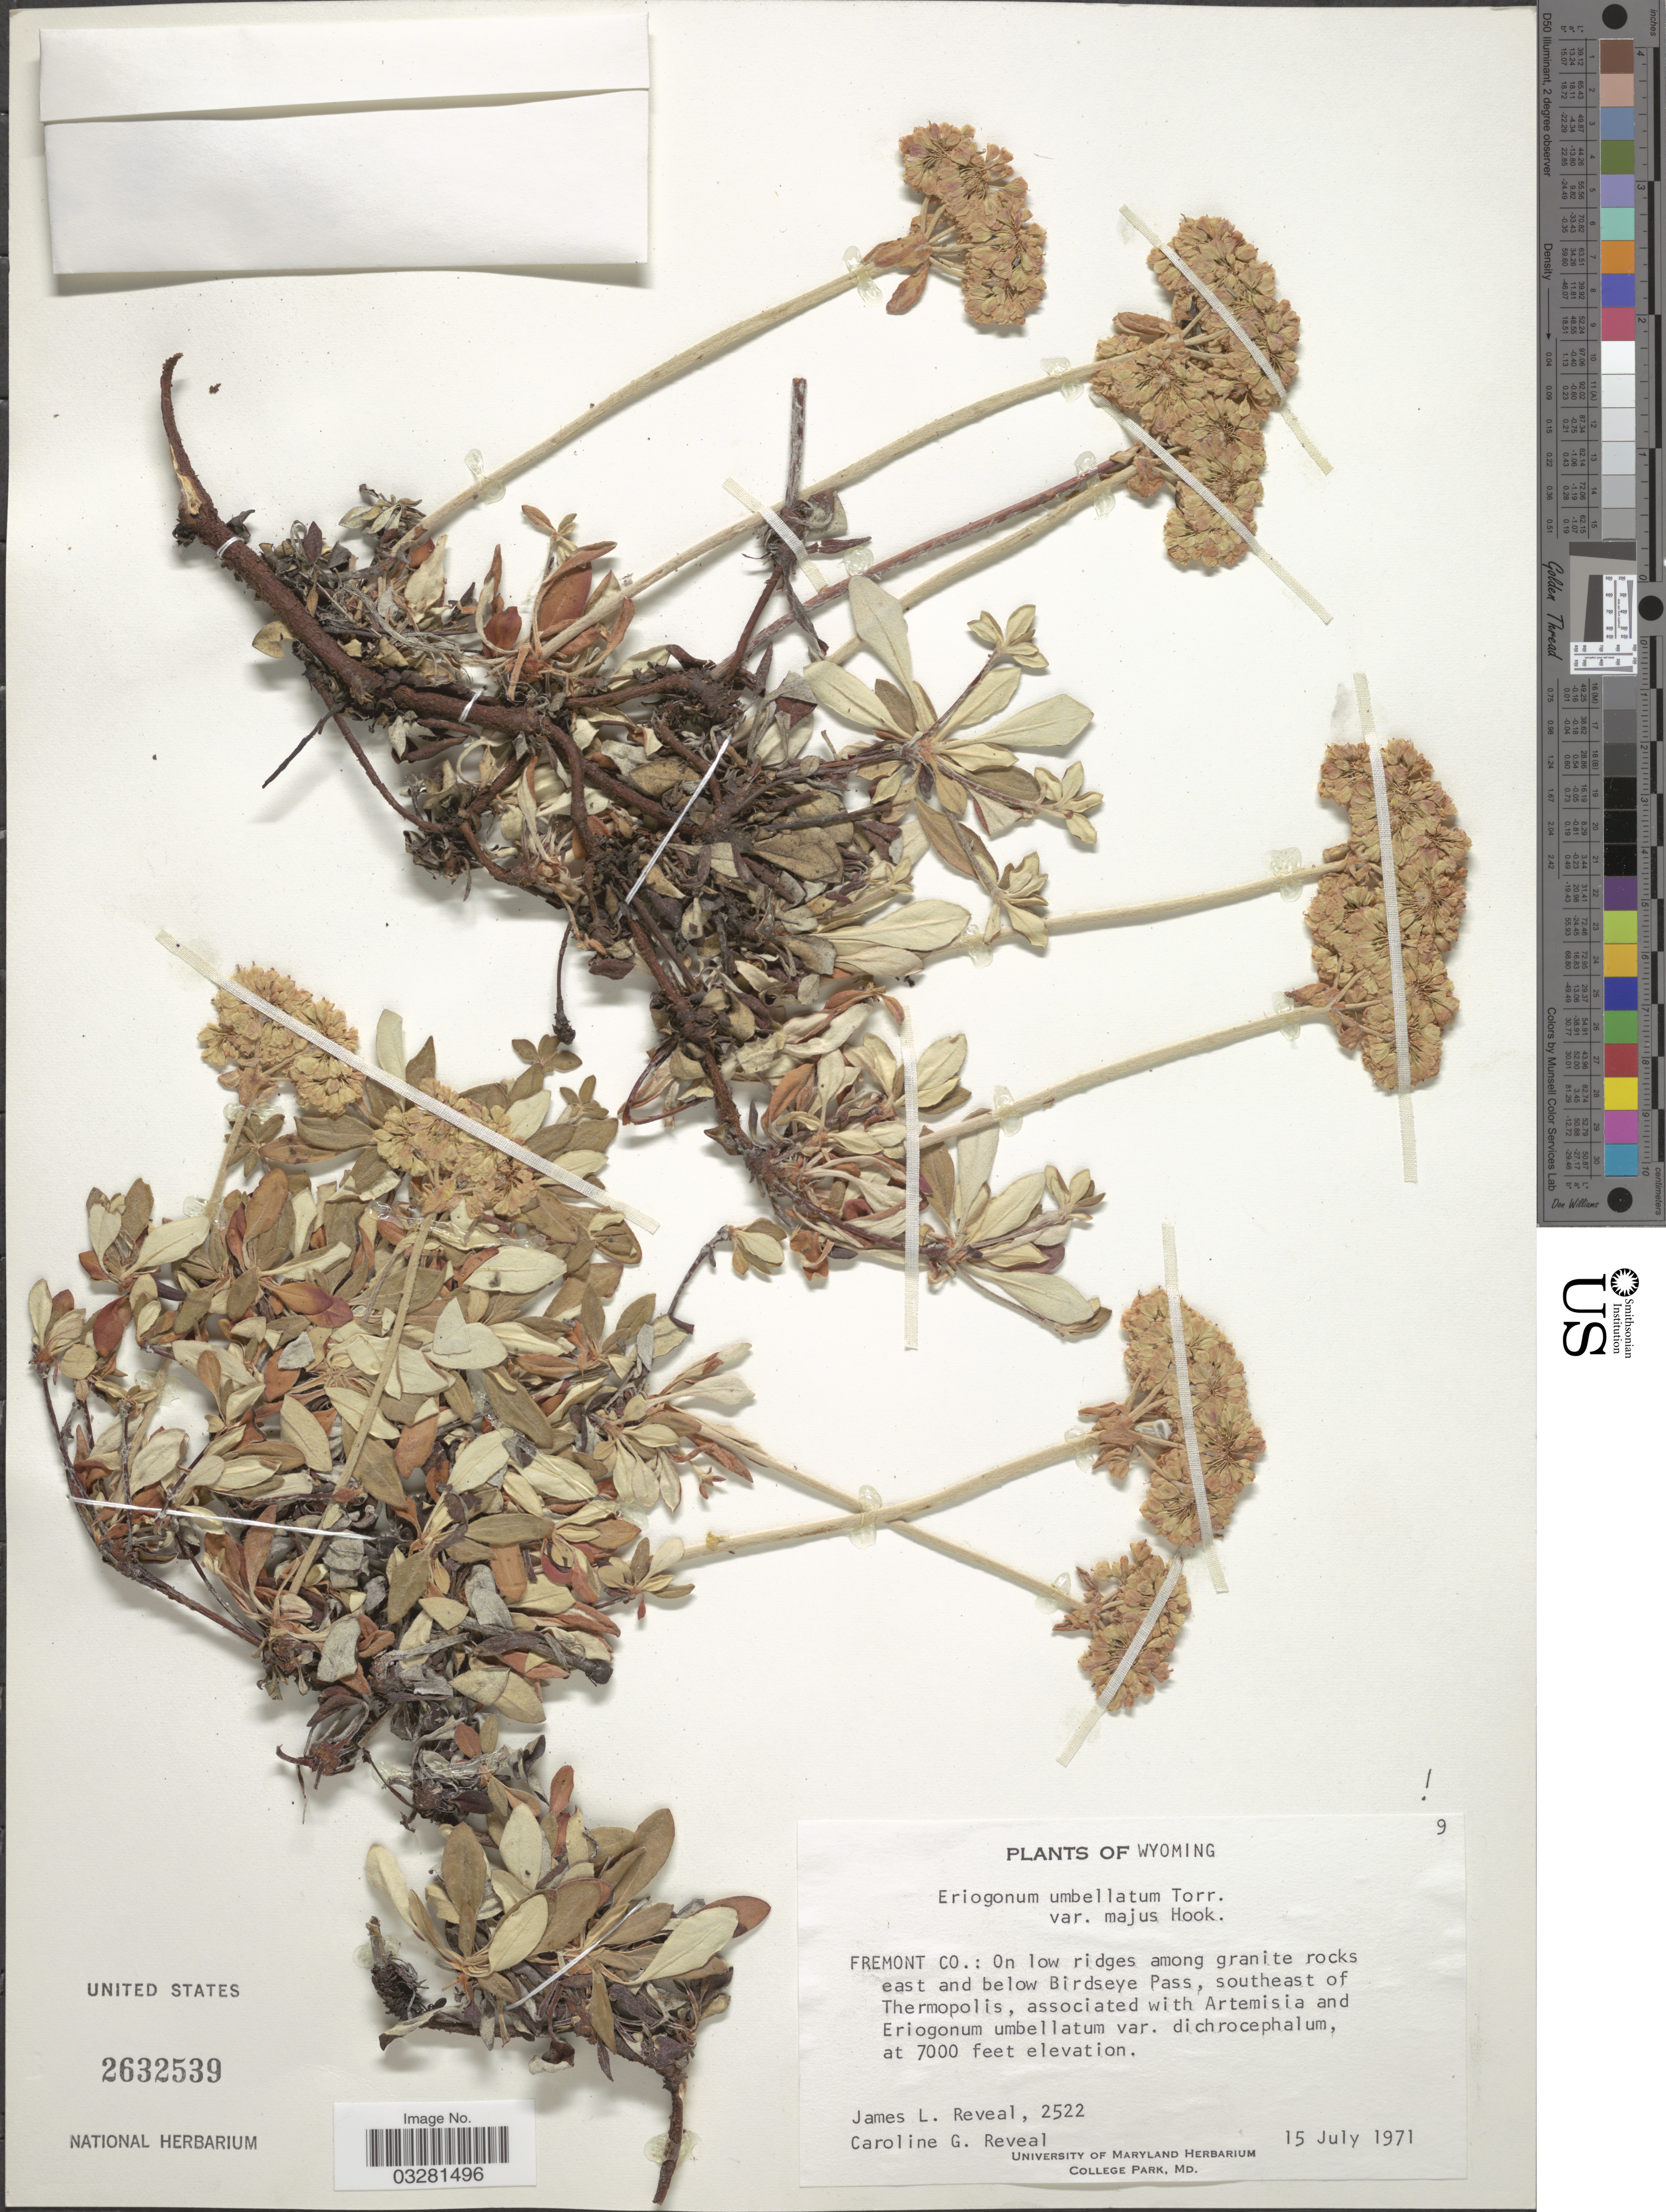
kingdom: Plantae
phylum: Tracheophyta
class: Magnoliopsida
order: Caryophyllales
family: Polygonaceae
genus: Eriogonum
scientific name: Eriogonum umbellatum var. umbellatum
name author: Torr.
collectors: J. L. Reveal & C. G. Reveal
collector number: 2522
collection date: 1971-07-15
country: United States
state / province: Wyoming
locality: Fremont Co.: east and below Birdseye Pass, southeast of Thermopolis.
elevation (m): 2134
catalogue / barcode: US 2632539